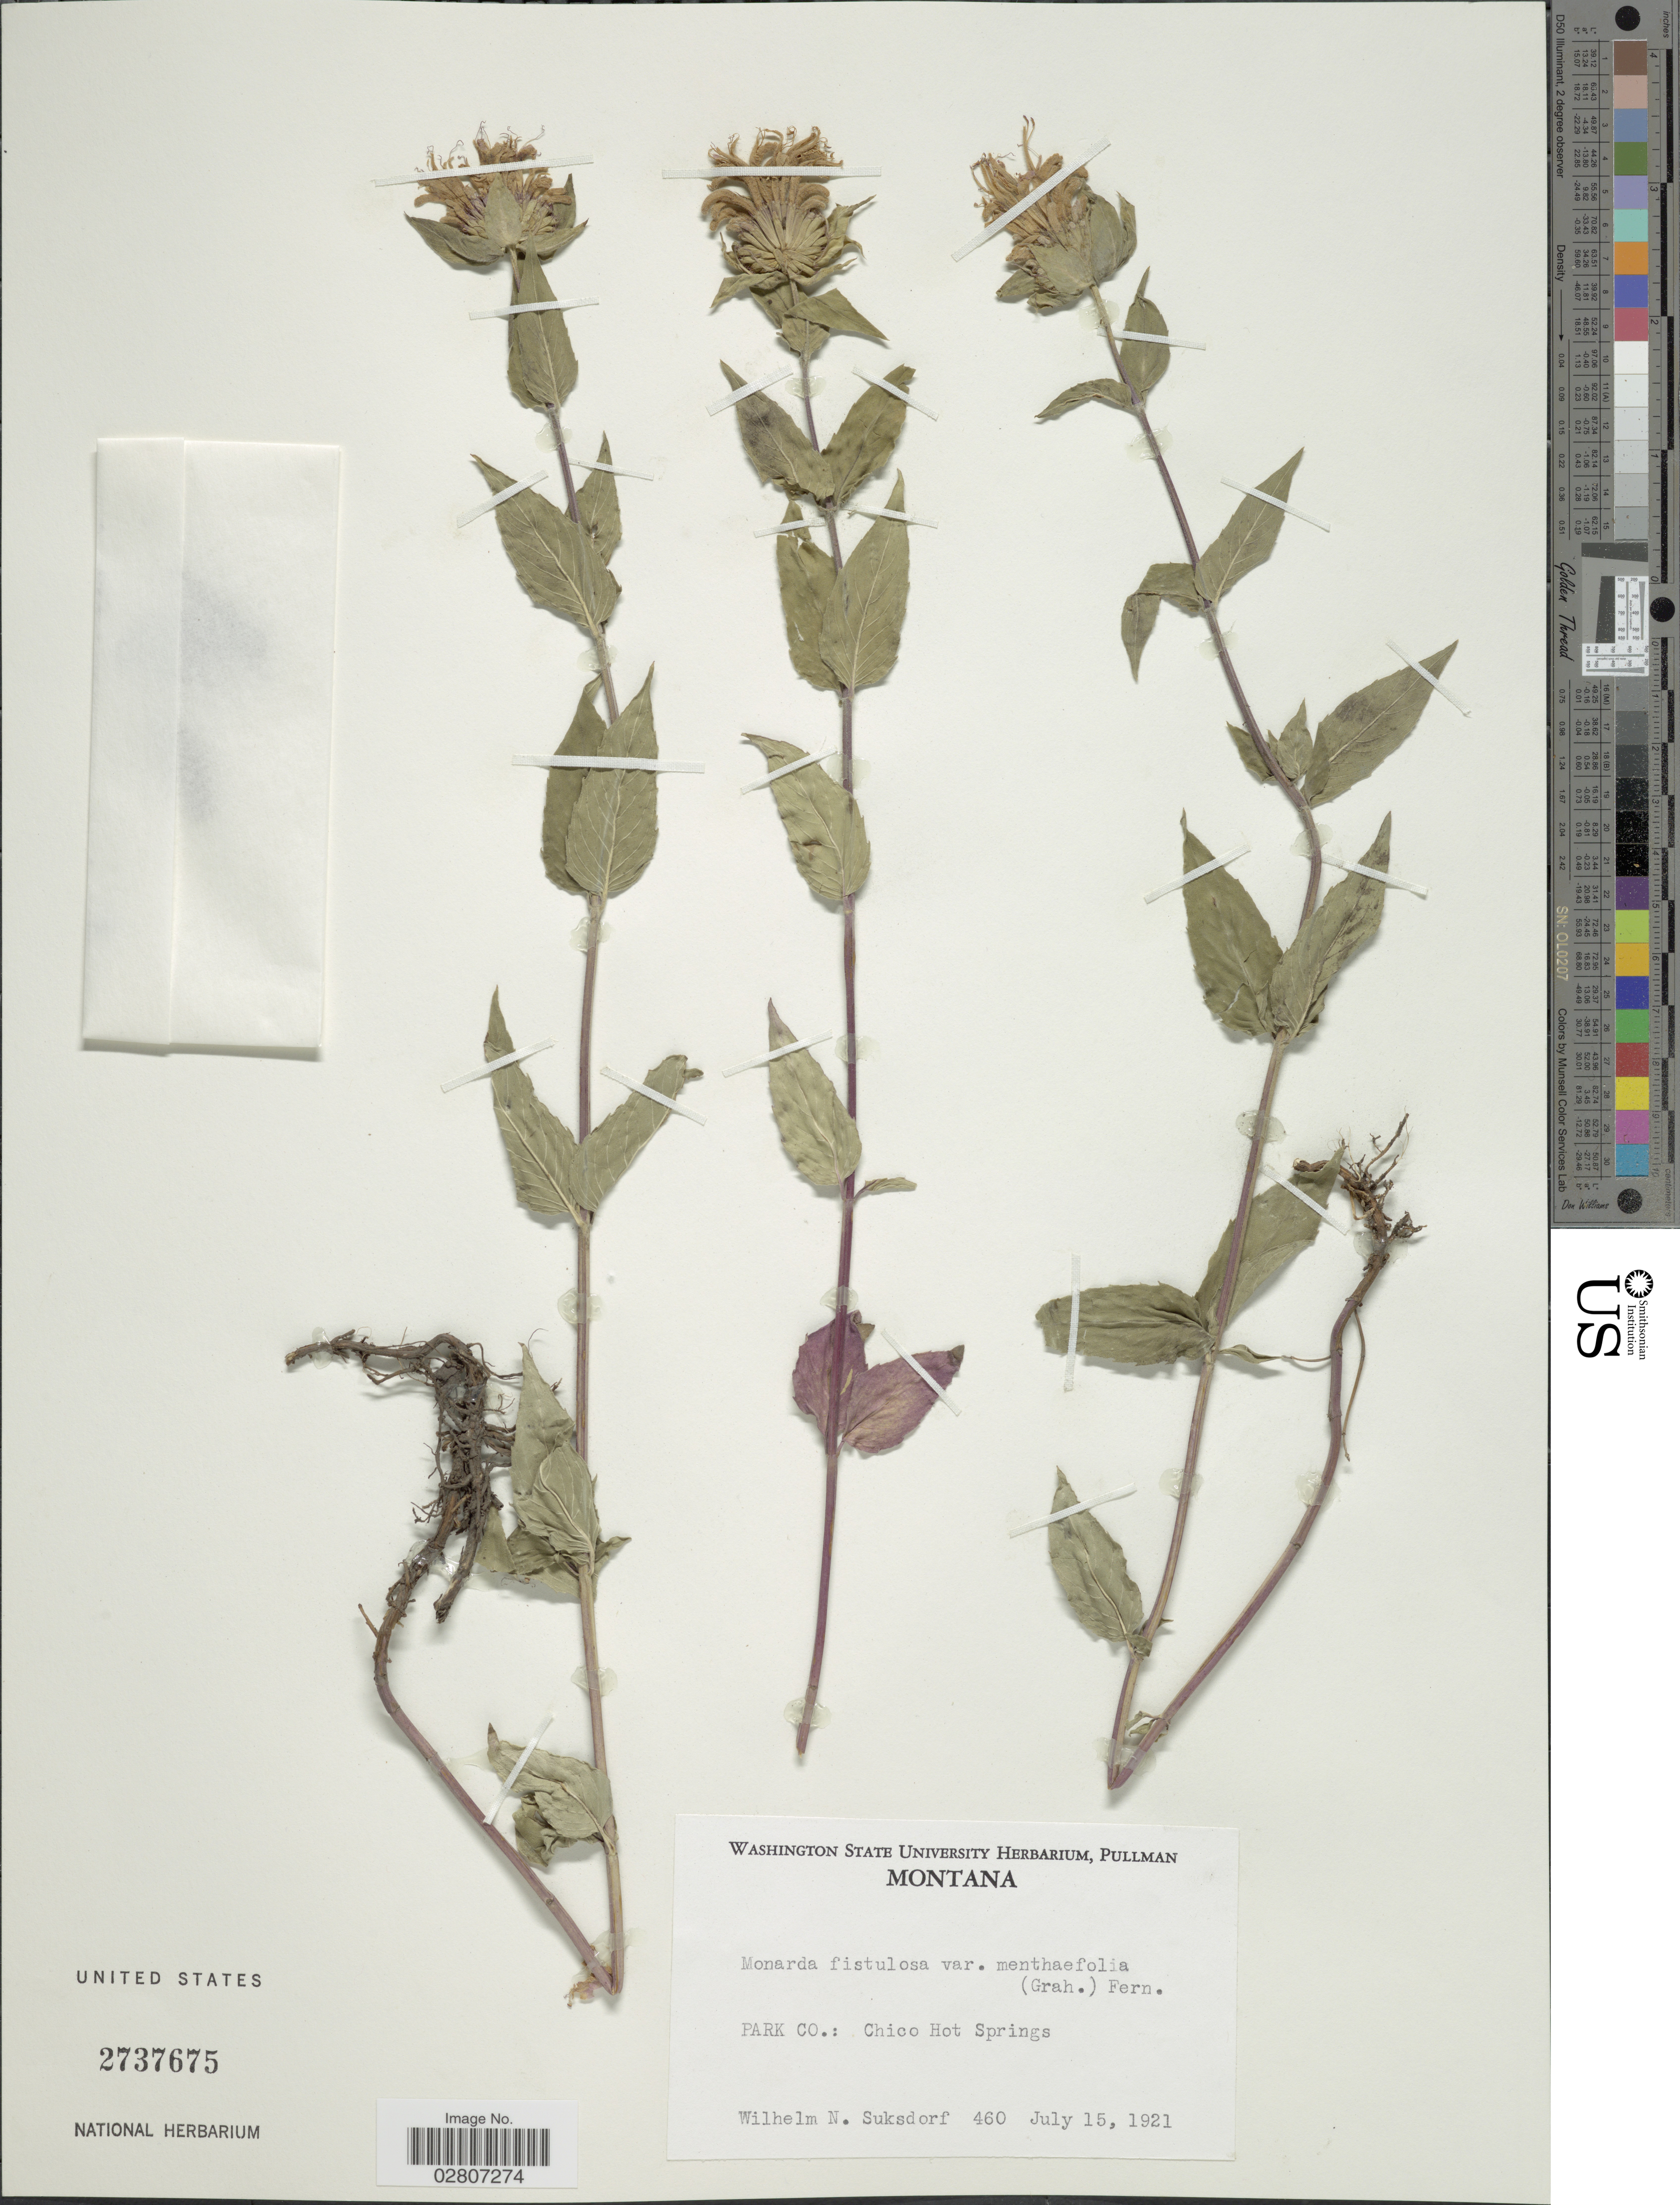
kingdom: Plantae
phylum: Tracheophyta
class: Magnoliopsida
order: Lamiales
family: Lamiaceae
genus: Monarda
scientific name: Monarda fistulosa var. menthifolia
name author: (Graham) Fernald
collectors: W. N. Suksdorf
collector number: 460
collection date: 1921-07-15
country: United States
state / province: Montana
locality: Park Co.: Chico Hot Springs.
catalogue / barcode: US 2737675